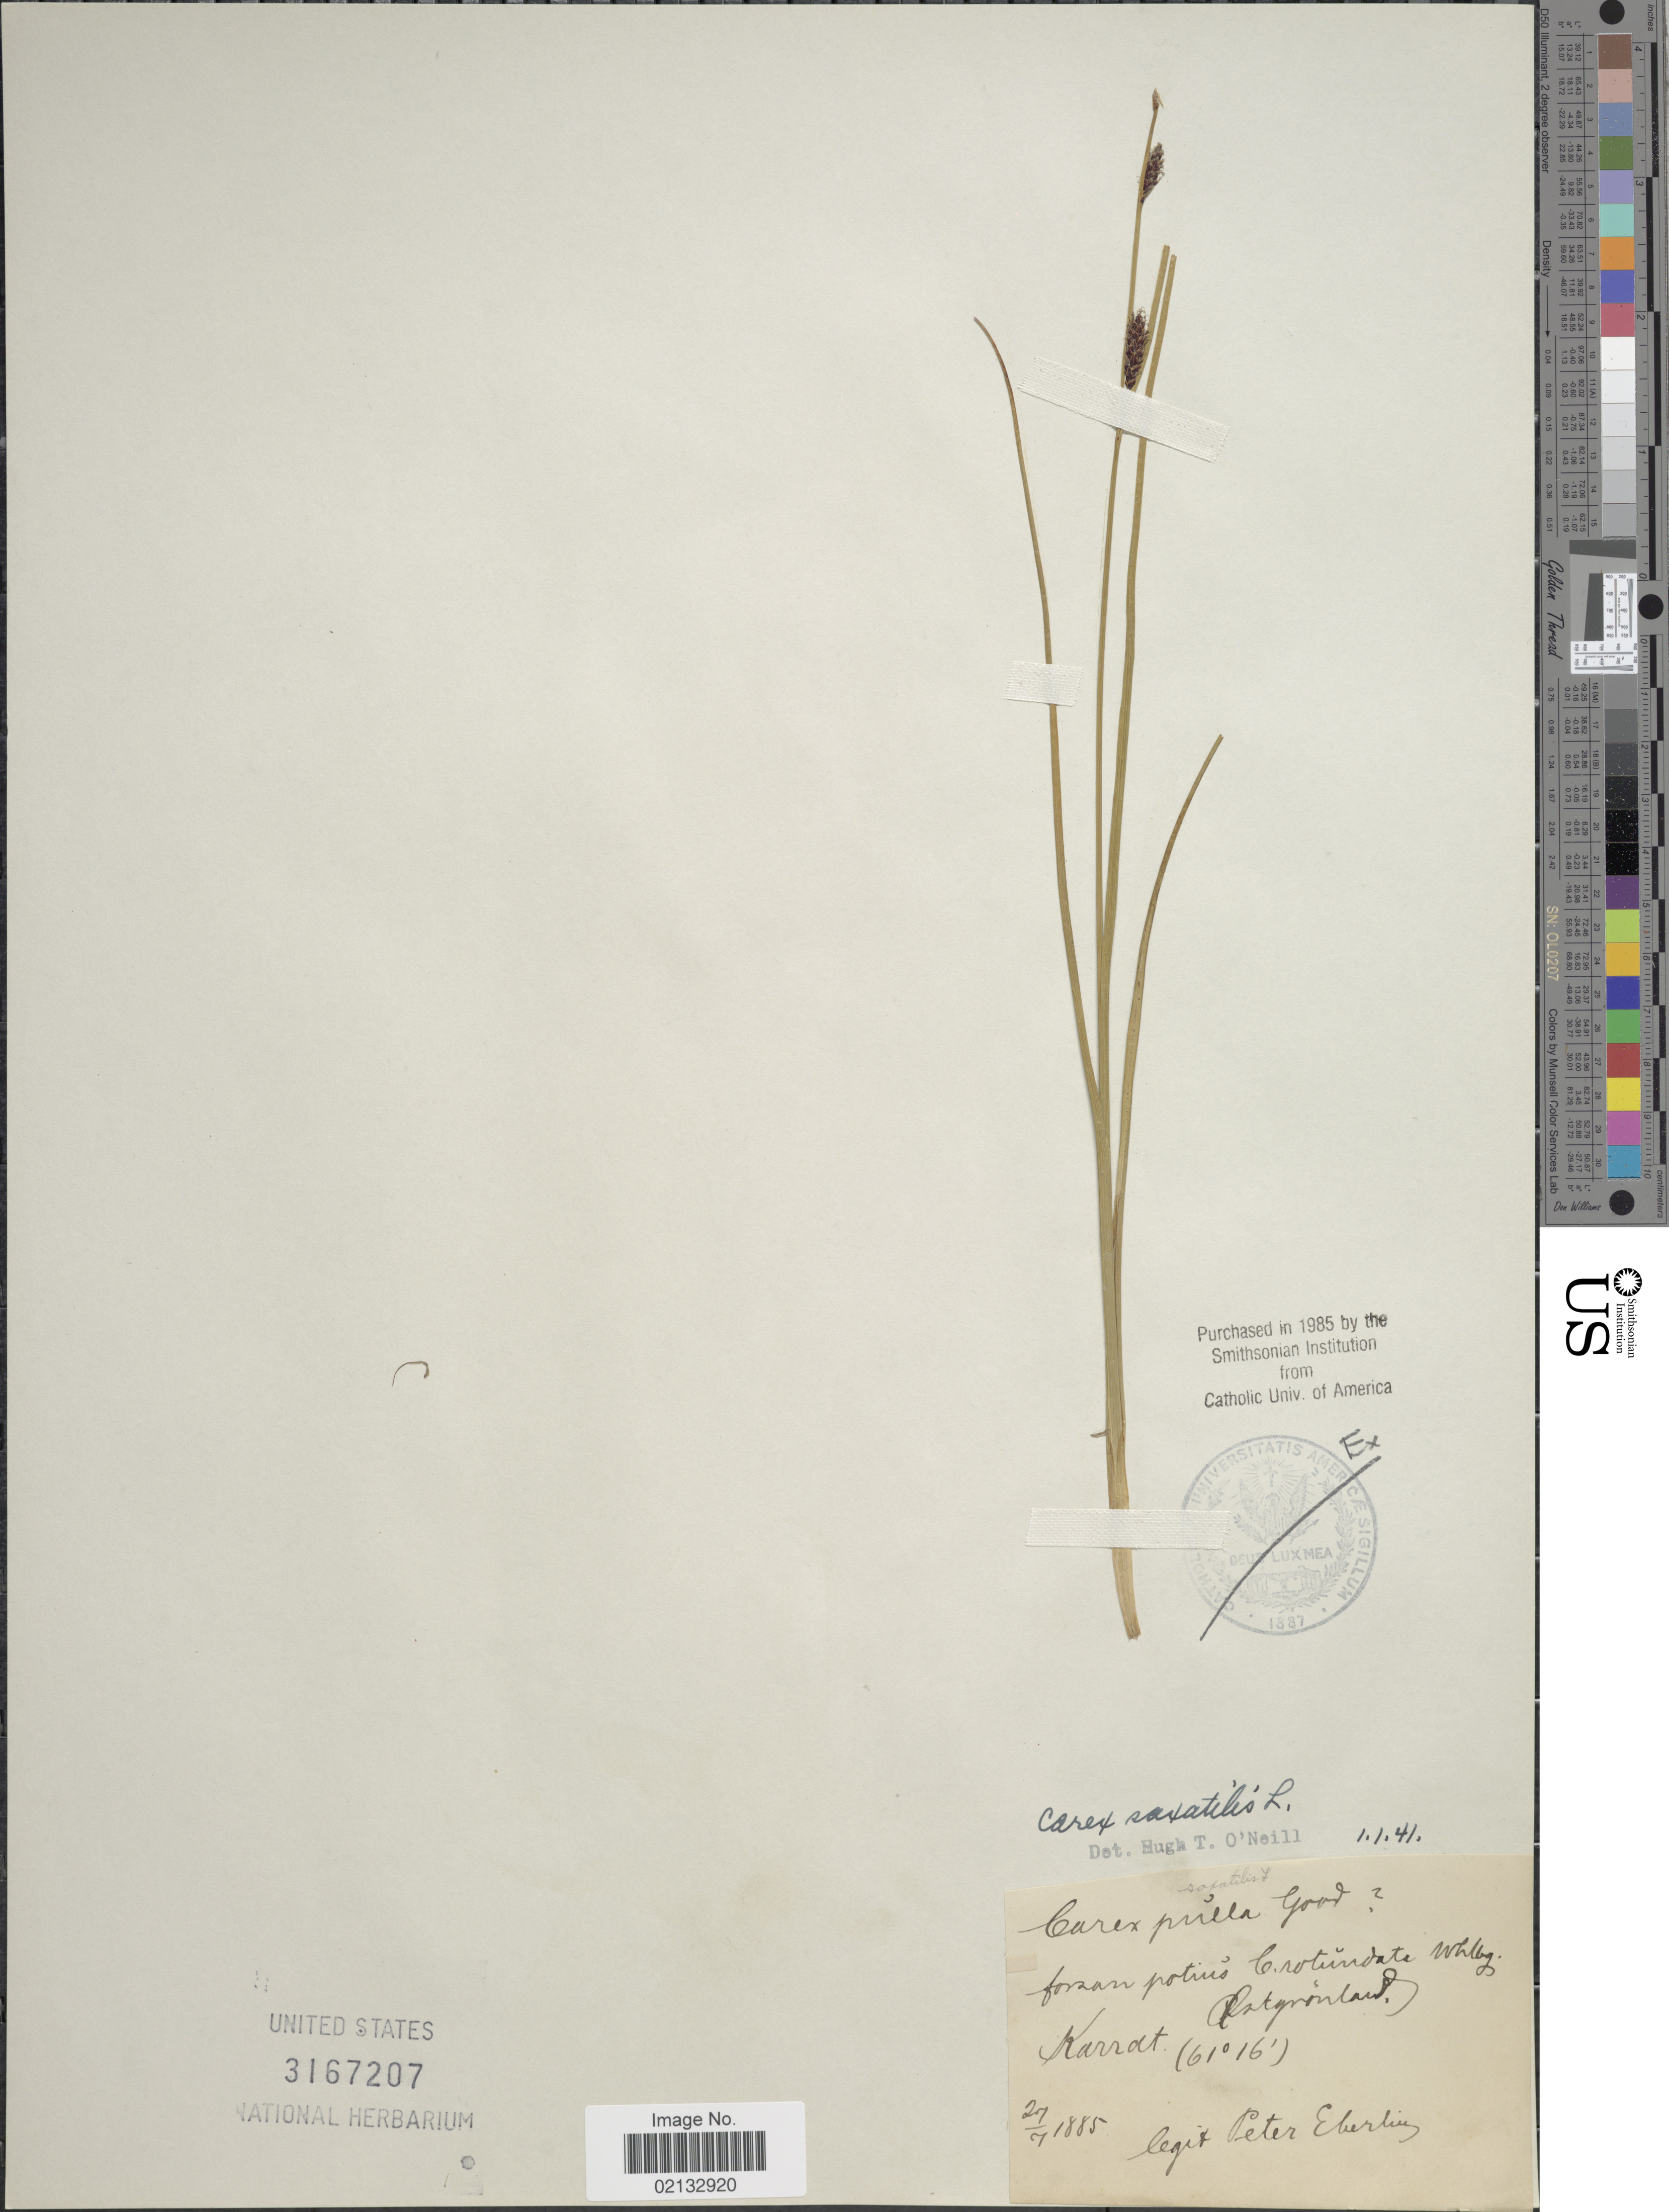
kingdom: Plantae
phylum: Tracheophyta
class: Liliopsida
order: Poales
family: Cyperaceae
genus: Carex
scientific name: Carex saxatilis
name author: L.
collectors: P. Eberlin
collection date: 1885-07-27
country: Greenland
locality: Karrat (Østgrønland).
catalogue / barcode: US 3167207